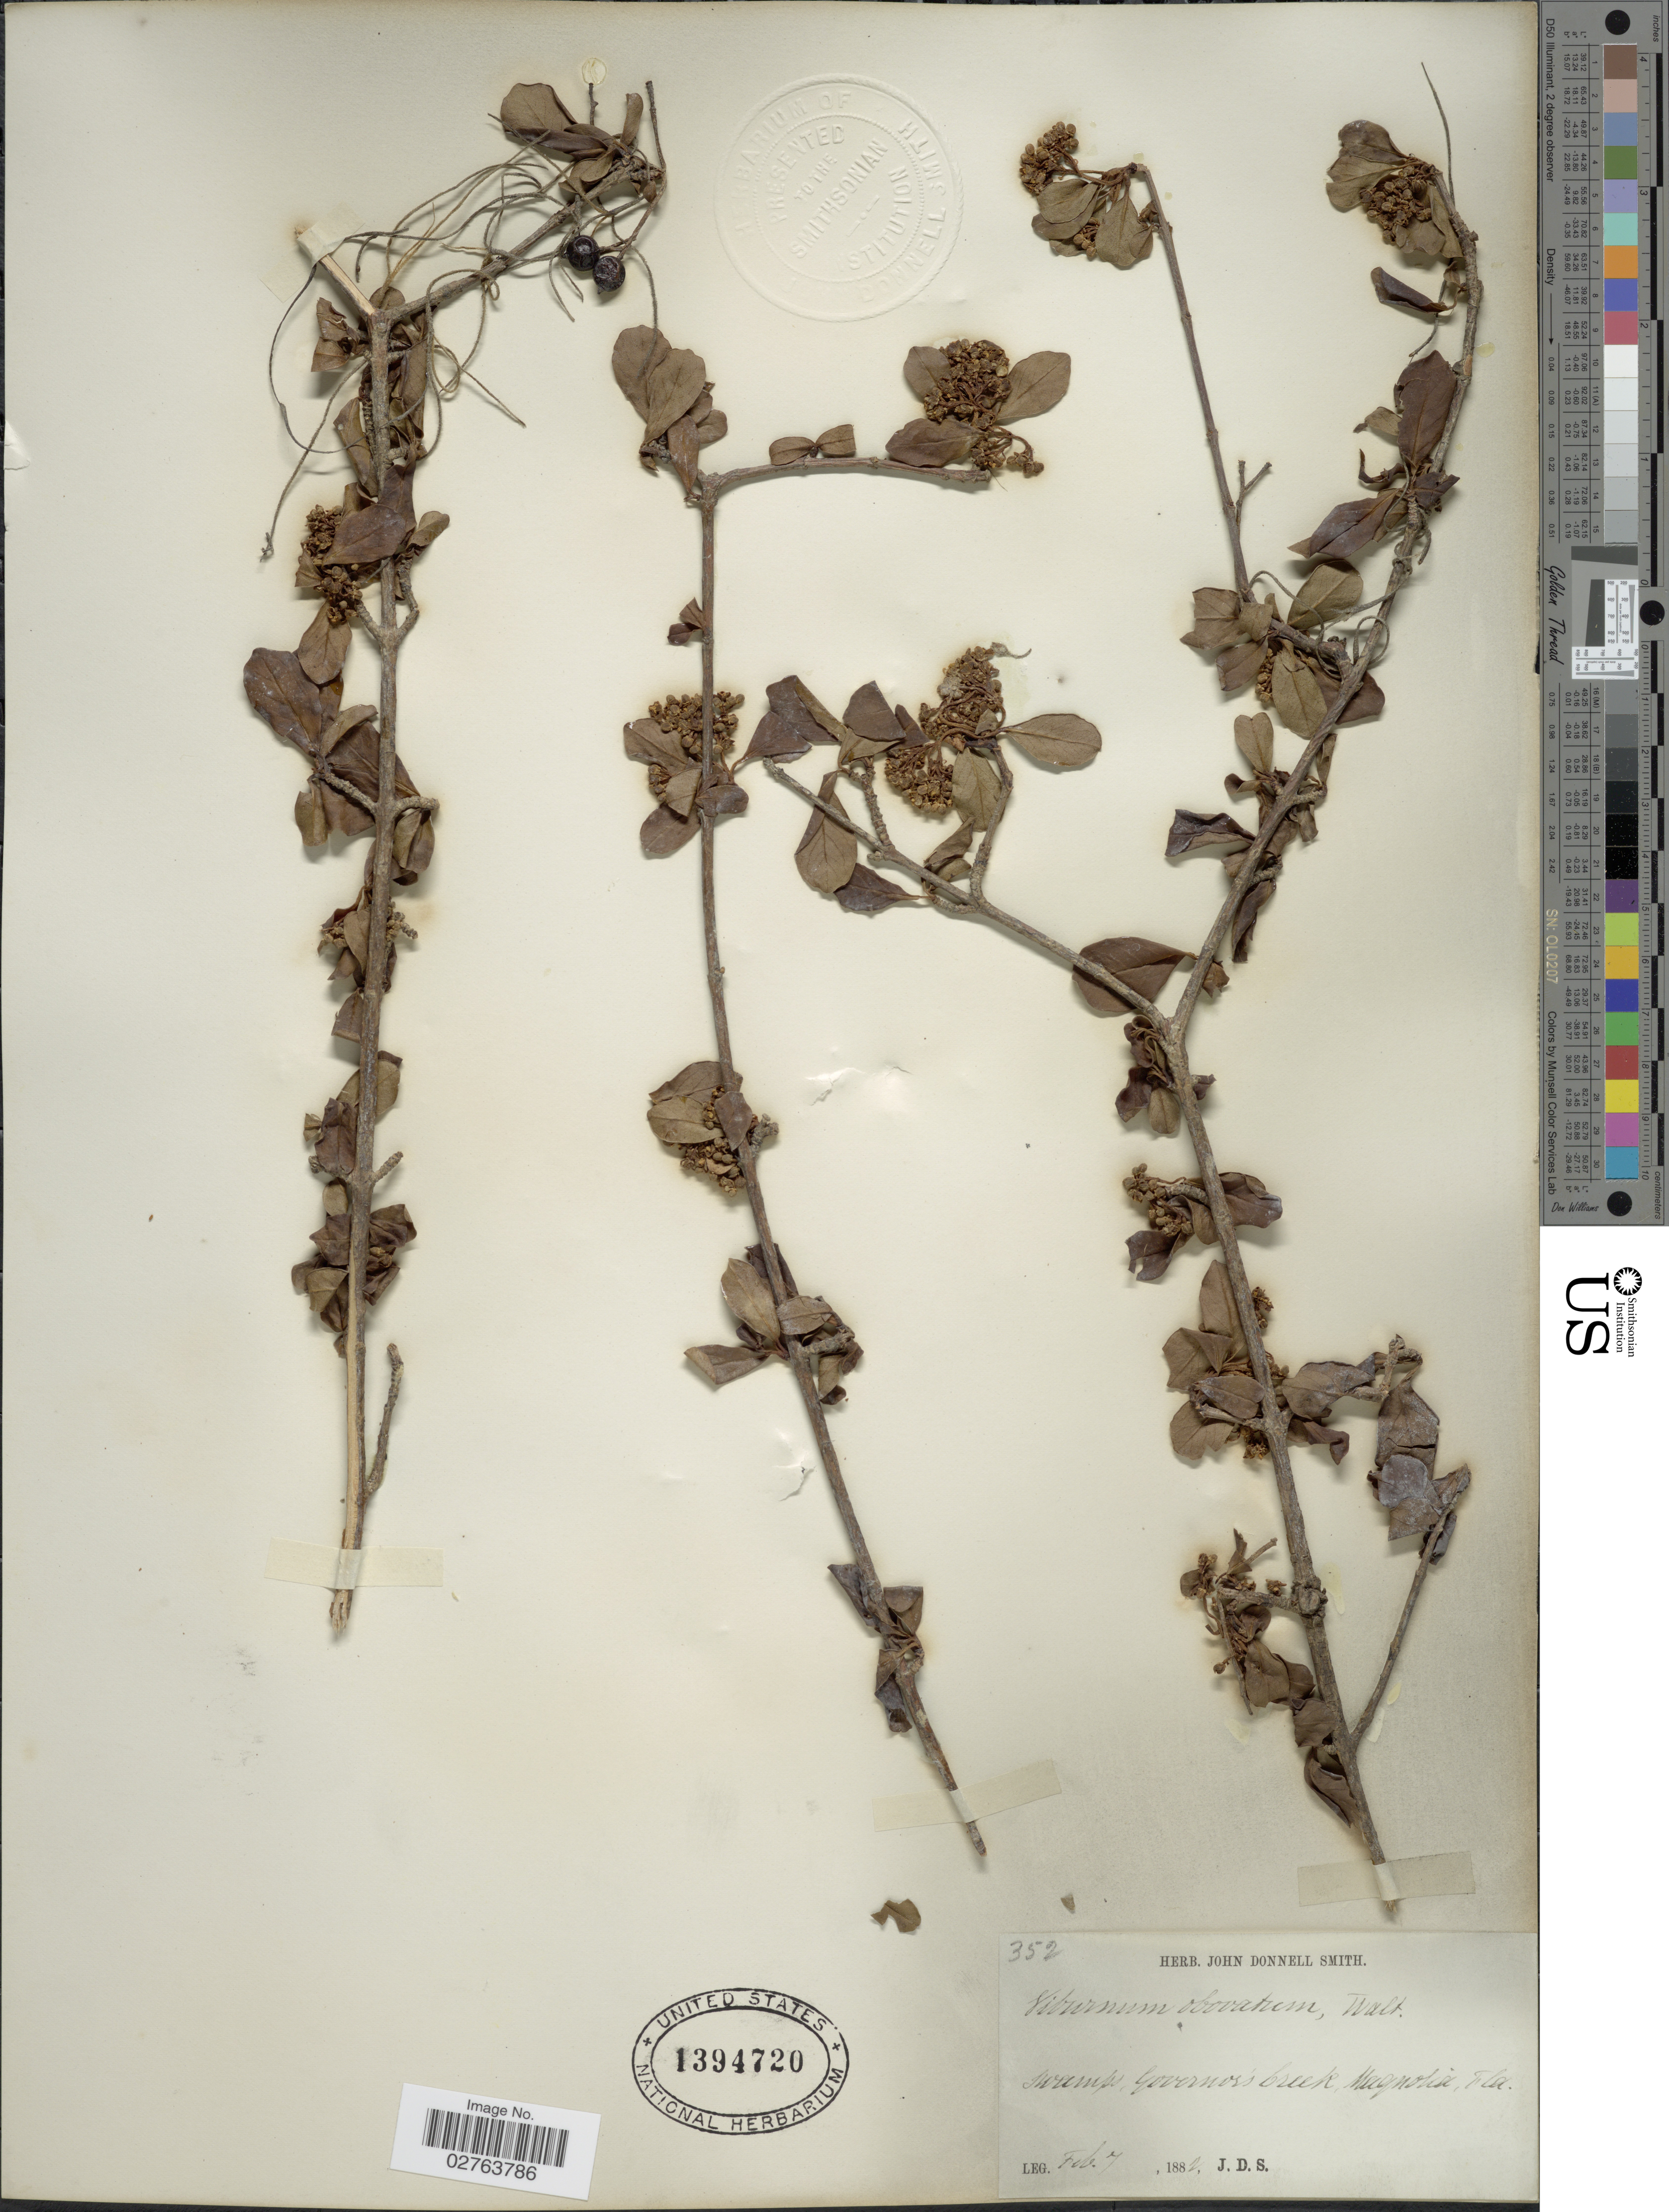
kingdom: Plantae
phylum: Tracheophyta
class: Magnoliopsida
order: Dipsacales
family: Viburnaceae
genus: Viburnum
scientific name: Viburnum obovatum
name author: Walter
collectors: J. Donnell Smith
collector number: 352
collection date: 1882-02-07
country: United States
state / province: Florida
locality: Governor's Creek, Magnolia.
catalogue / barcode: US 1394720